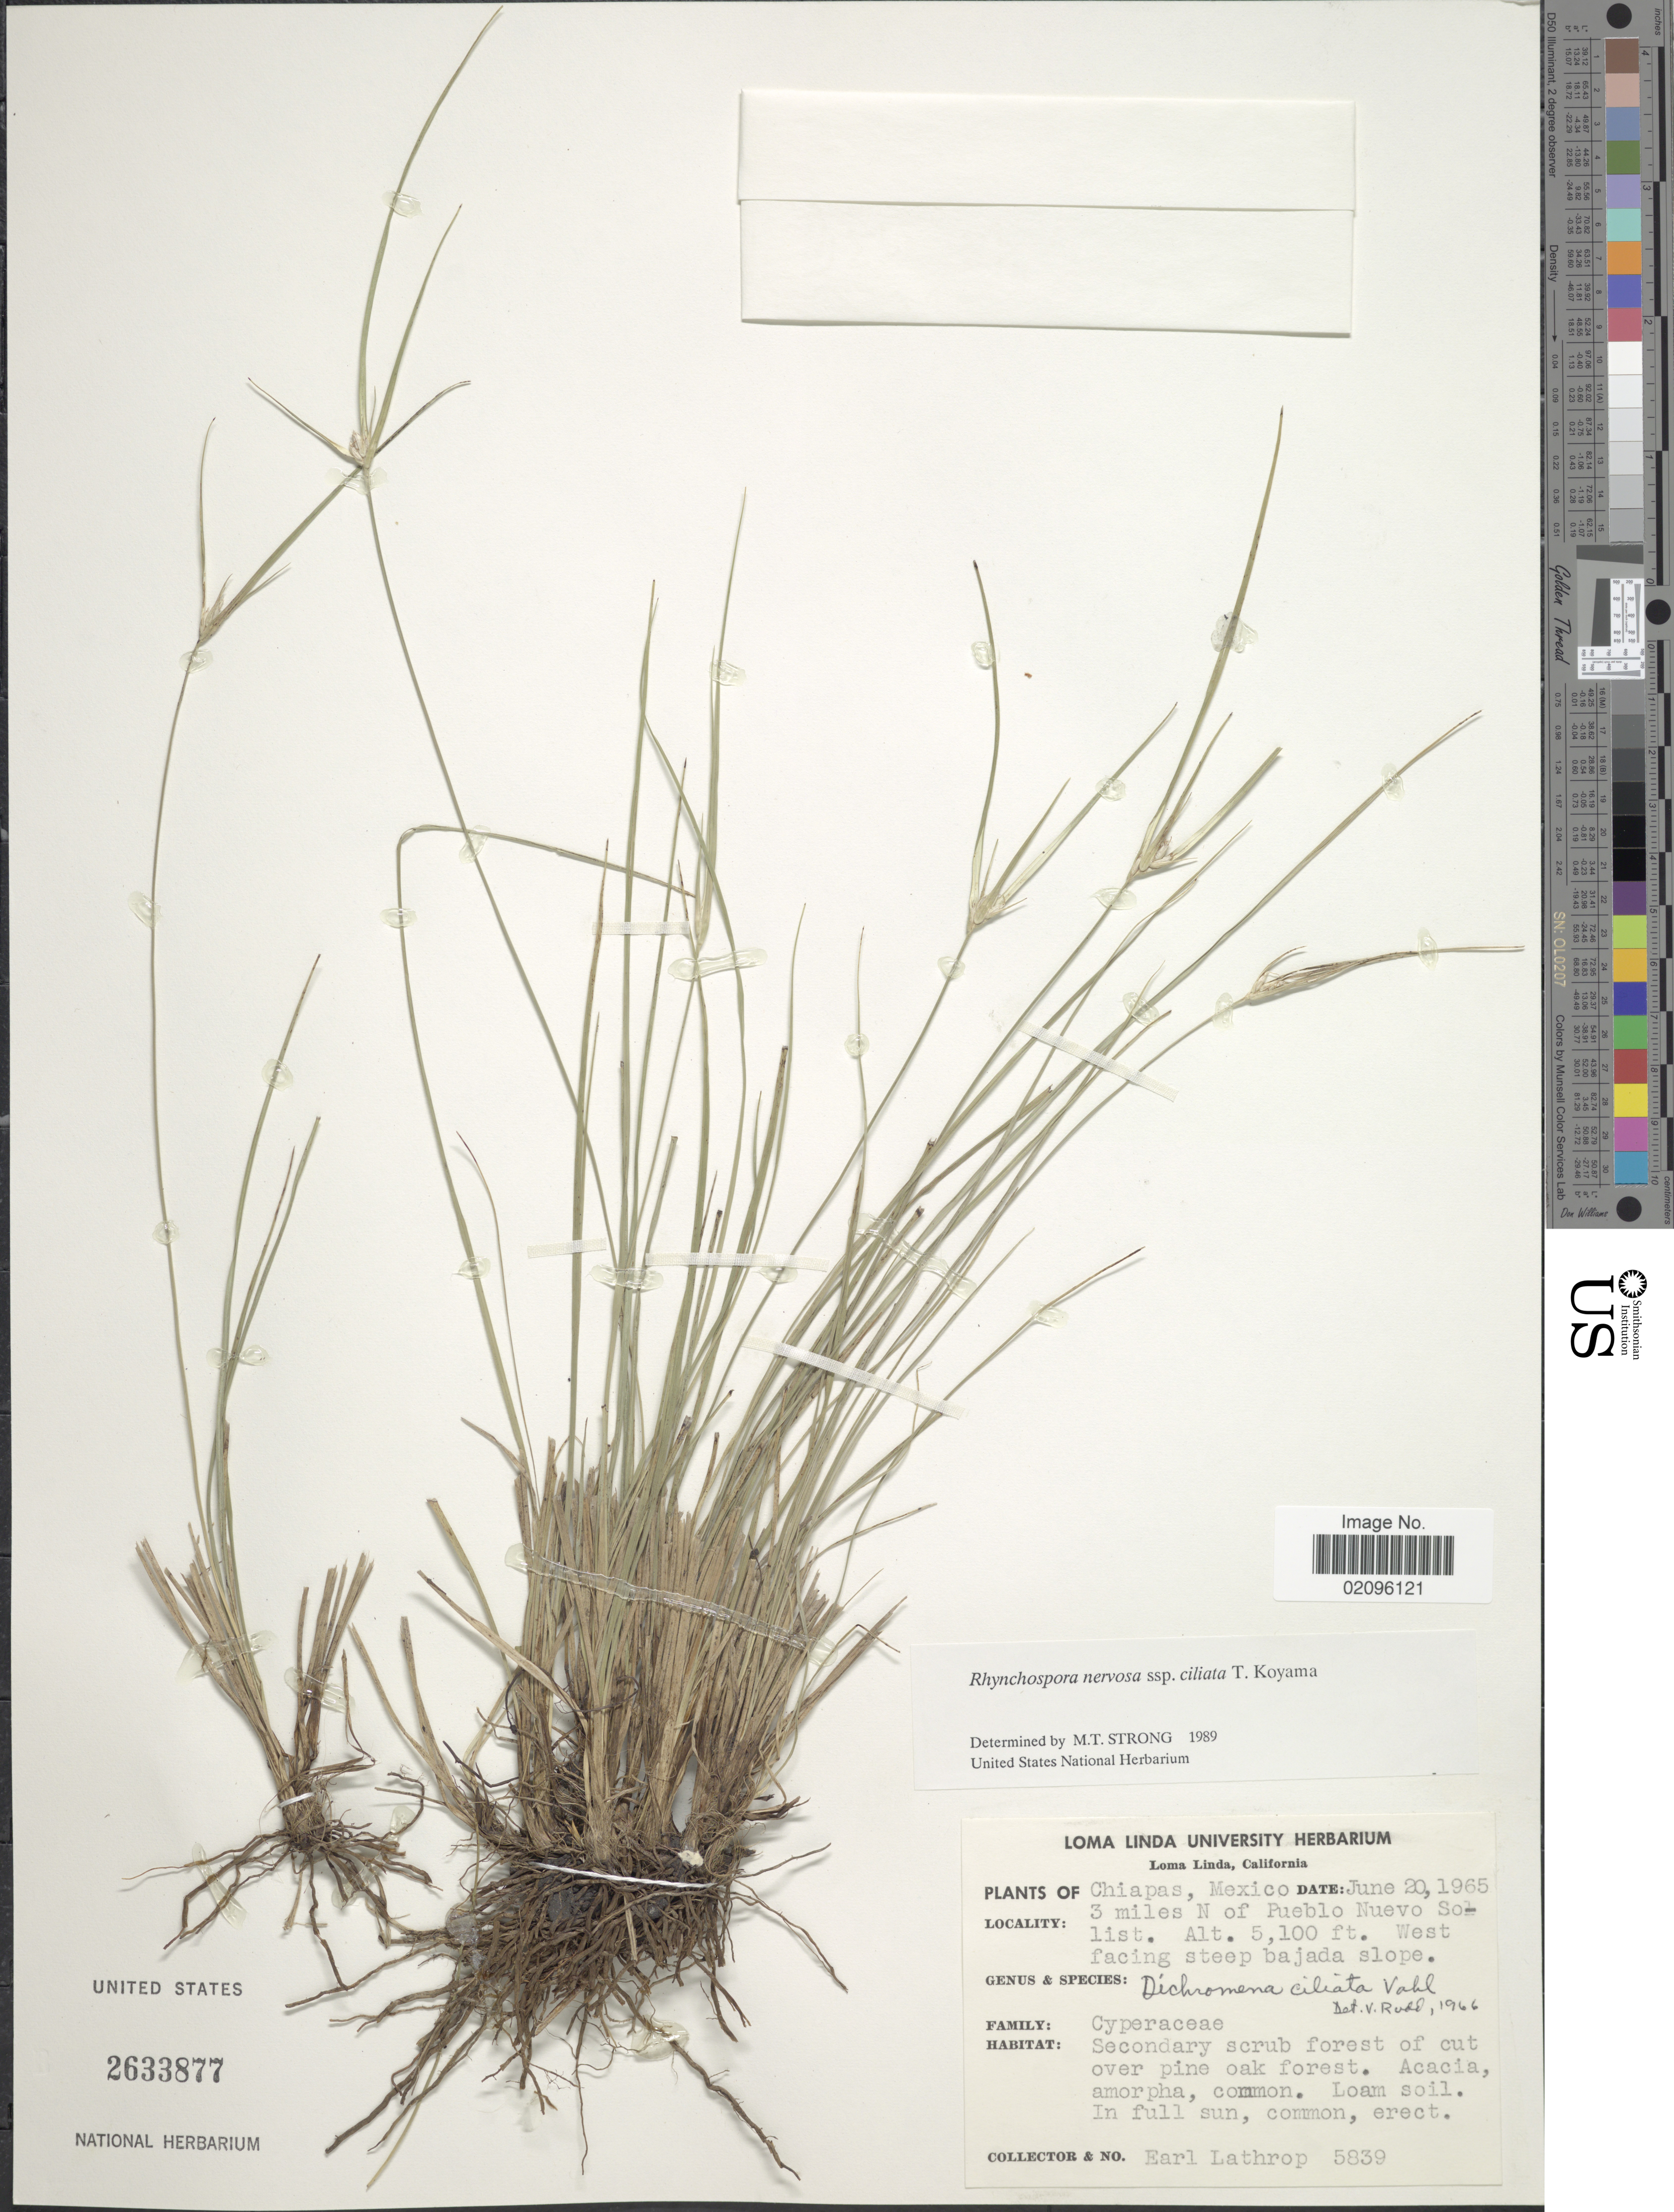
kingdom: Plantae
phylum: Tracheophyta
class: Liliopsida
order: Poales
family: Cyperaceae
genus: Rhynchospora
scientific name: Rhynchospora nervosa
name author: (Vahl) Boeckeler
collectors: E. W. Lathrop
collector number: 5839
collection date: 1965-06-20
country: Mexico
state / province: Chiapas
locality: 3 miles N of Pueblo Nuevo Solist, west facing steep bajada slope.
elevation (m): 1554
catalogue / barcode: US 2633877